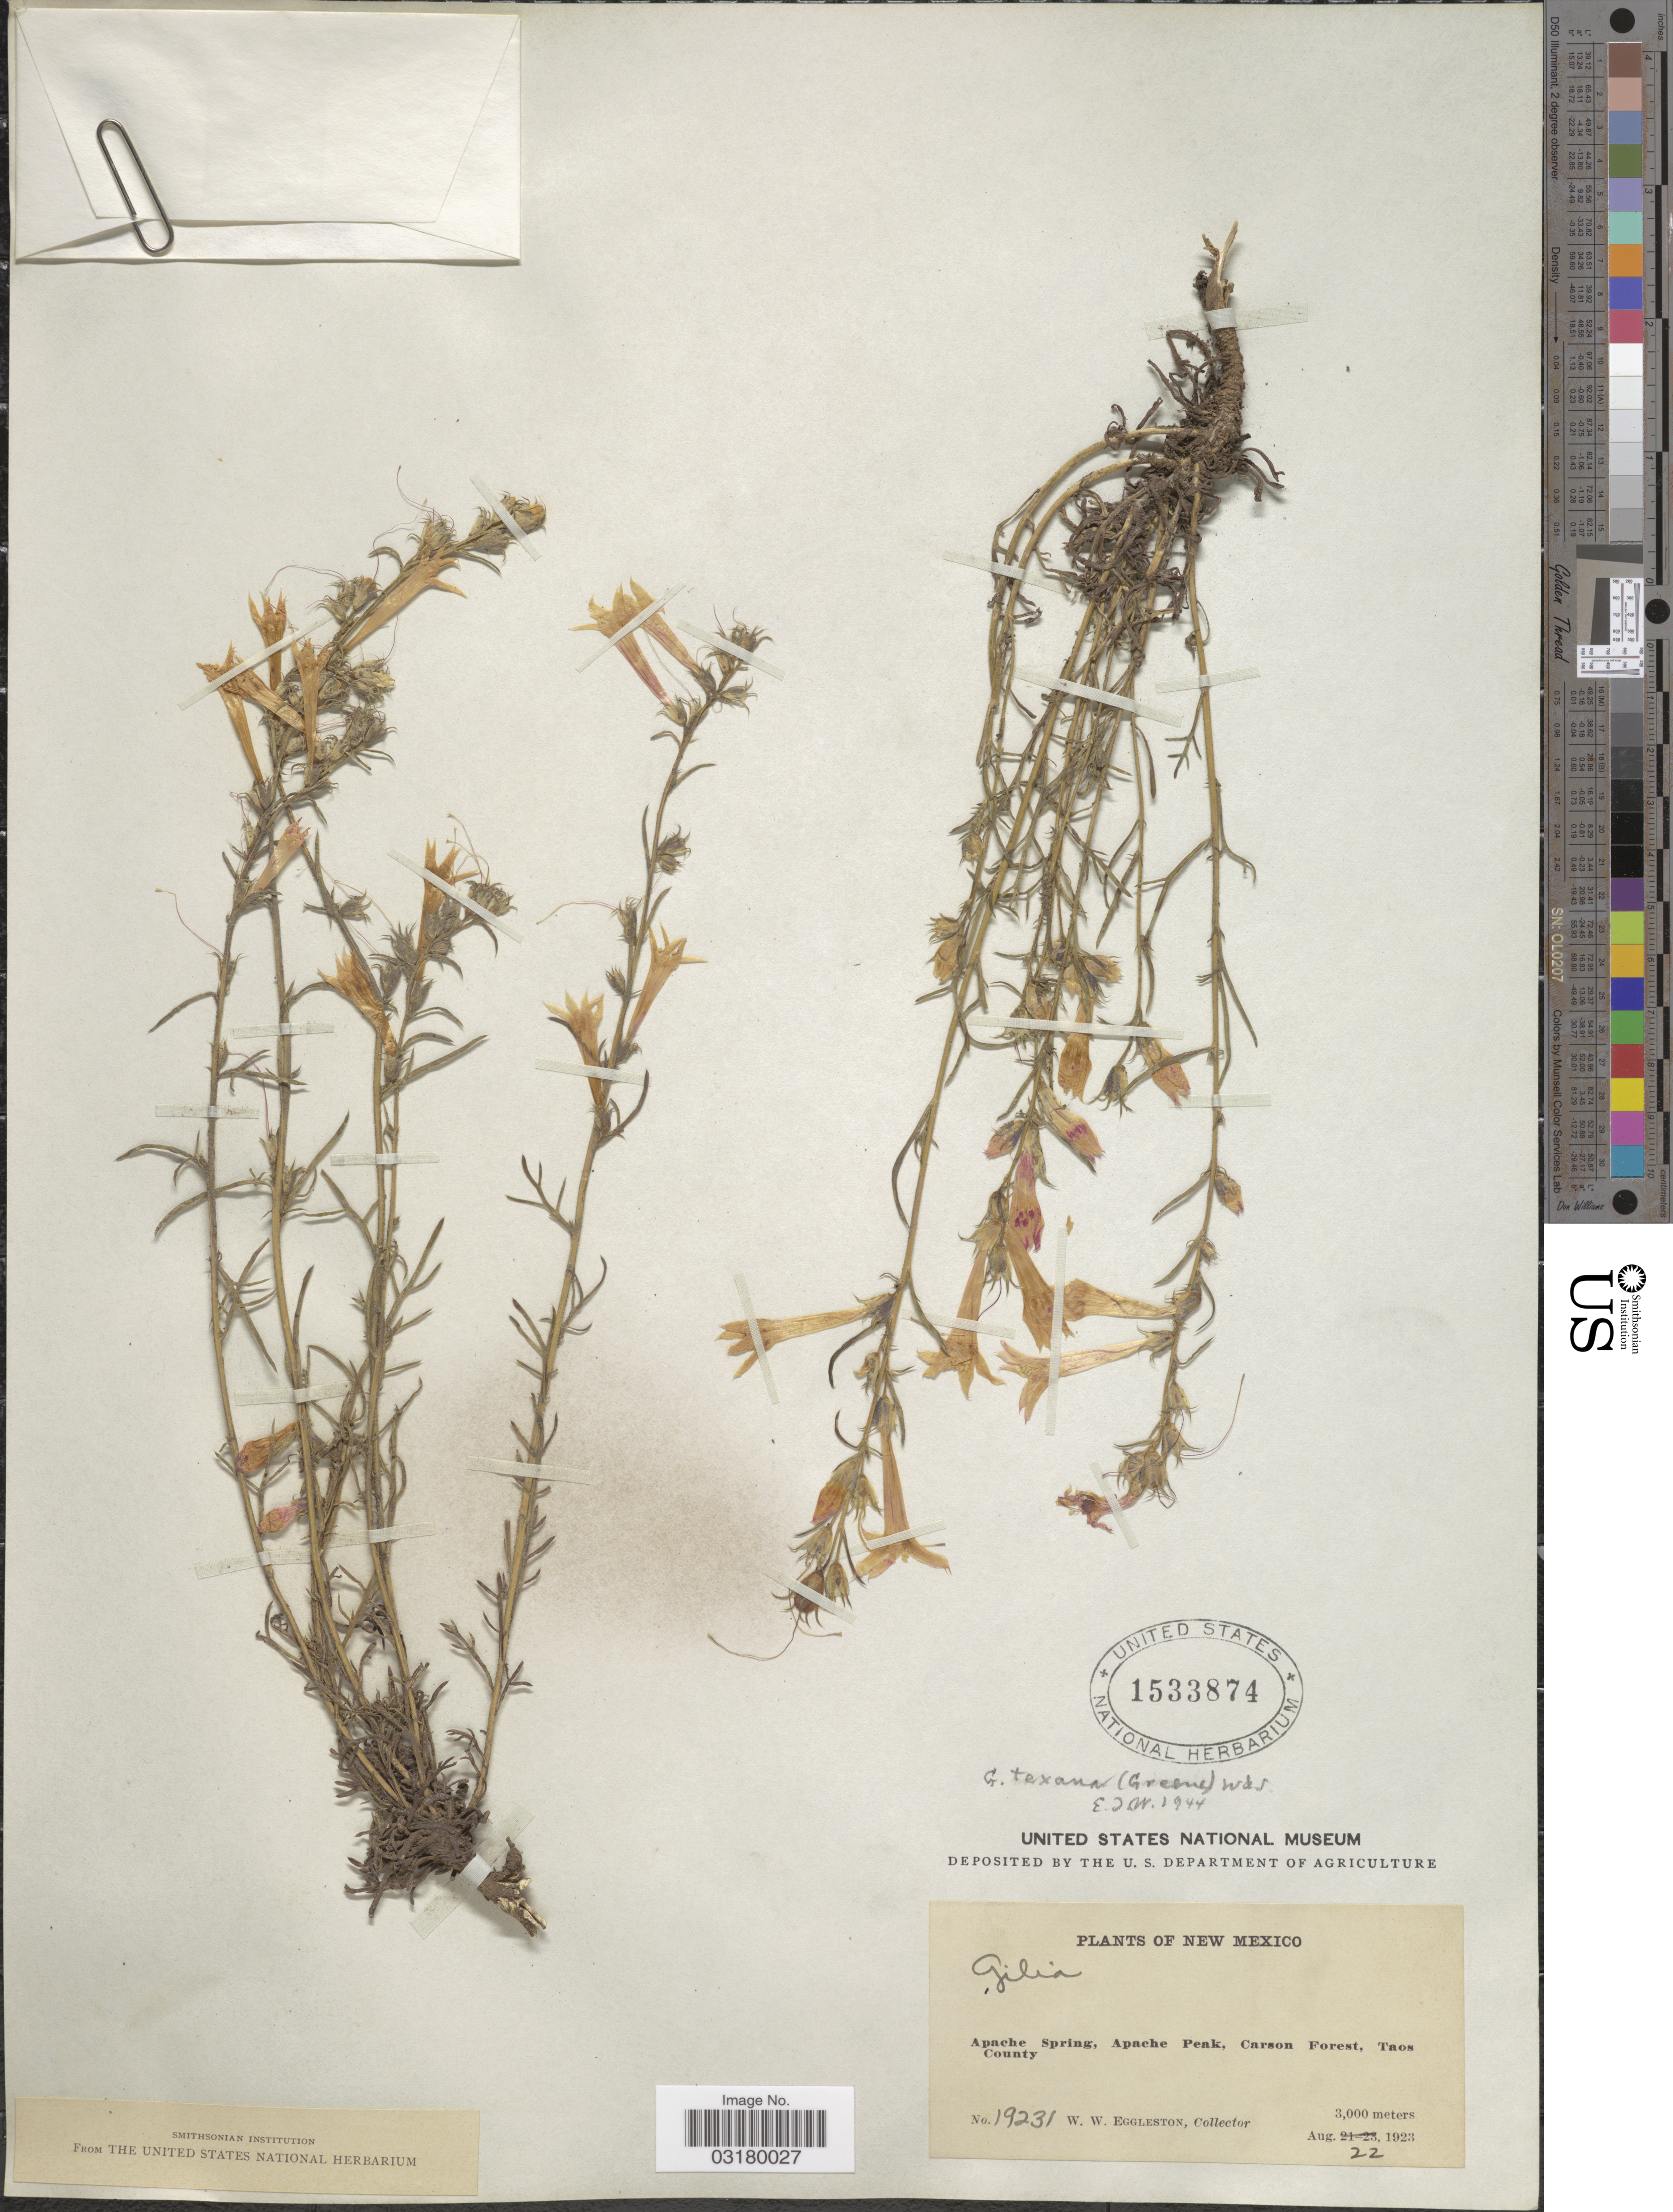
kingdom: Plantae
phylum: Tracheophyta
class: Magnoliopsida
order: Ericales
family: Polemoniaceae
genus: Ipomopsis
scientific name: Ipomopsis aggregata subsp. formosissima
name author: (Greene) Wherry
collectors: W. W. Eggleston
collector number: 19231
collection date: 1923-08-22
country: United States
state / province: New Mexico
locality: Apache Spring, Apache Peak, Carson Forest, Taos County.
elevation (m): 3000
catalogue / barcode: US 1533874